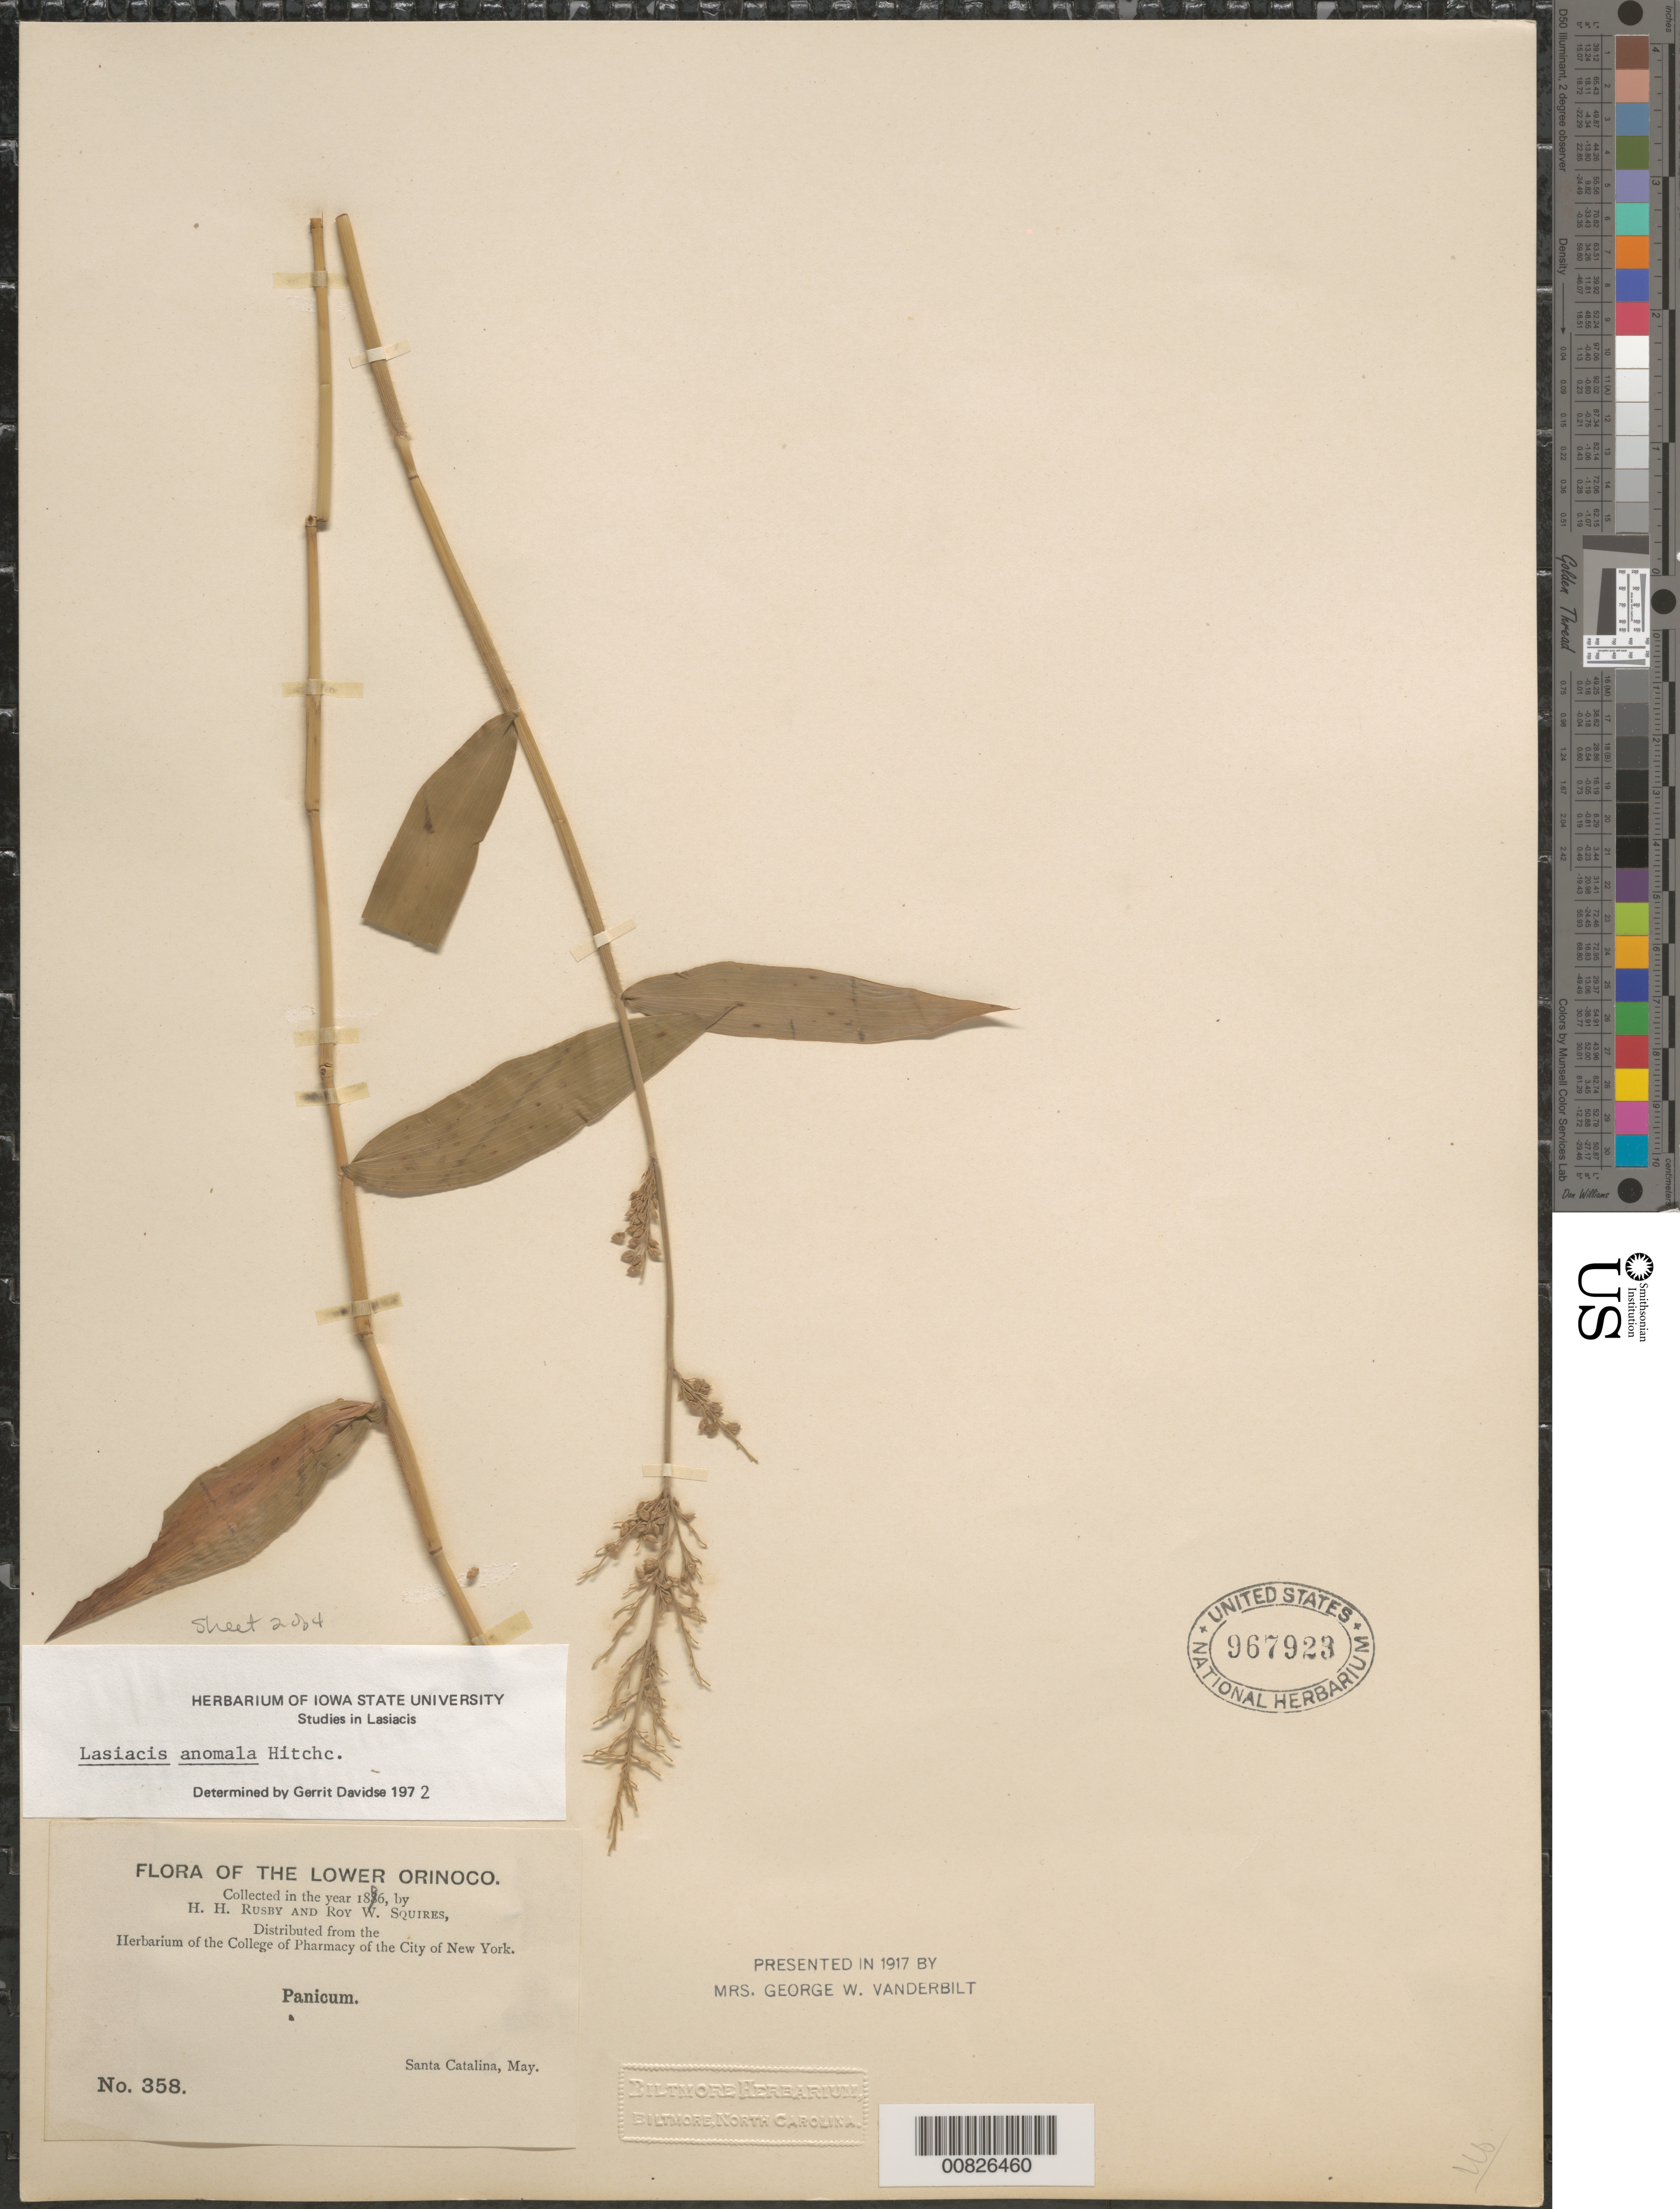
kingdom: Plantae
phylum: Tracheophyta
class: Liliopsida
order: Poales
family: Poaceae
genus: Lasiacis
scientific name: Lasiacis anomala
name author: Hitchc.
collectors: H. H. Rusby & R. Squires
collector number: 358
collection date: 1896-05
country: Venezuela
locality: Lower Orinoco. Santa Catalina.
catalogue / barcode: US 967923